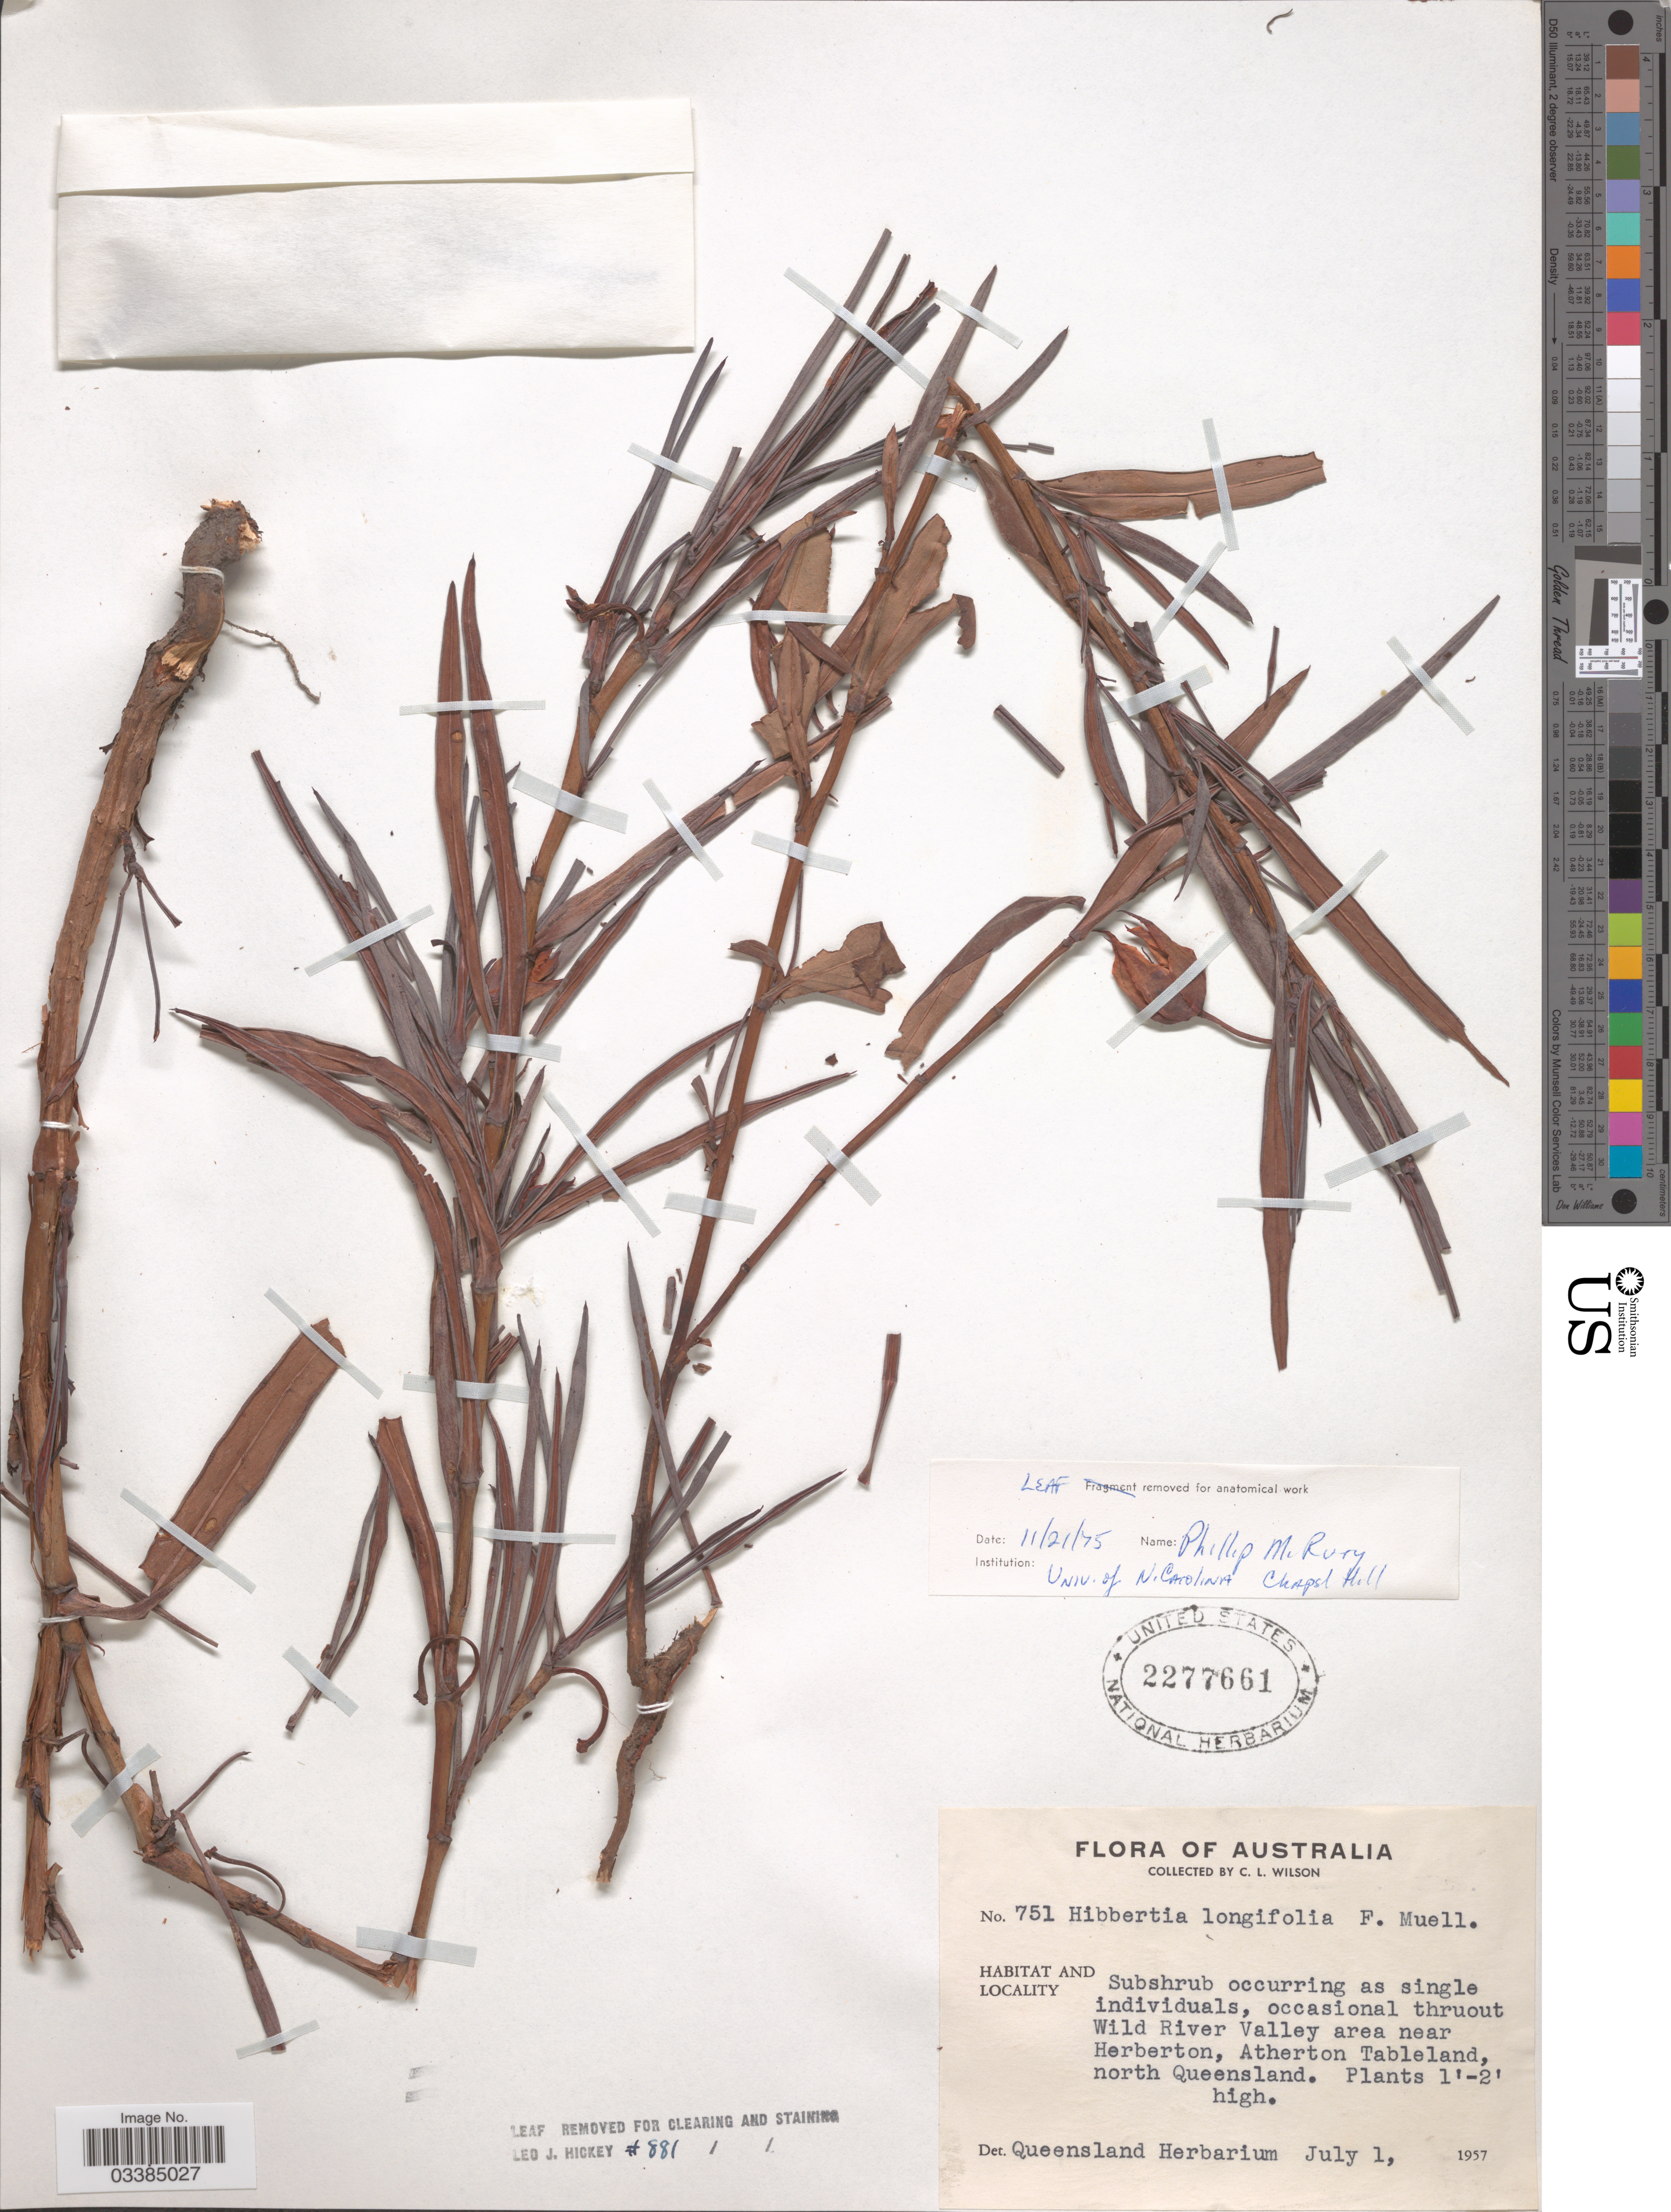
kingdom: Plantae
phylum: Tracheophyta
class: Magnoliopsida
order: Dilleniales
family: Dilleniaceae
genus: Hibbertia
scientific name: Hibbertia longifolia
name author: F. Muell.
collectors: C. L. Wilson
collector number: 751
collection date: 1957-07-01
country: Australia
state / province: Queensland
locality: Thruout Wild River Valley area near Herberton, Atherton Tableland, north Queensland.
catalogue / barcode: US 2277661